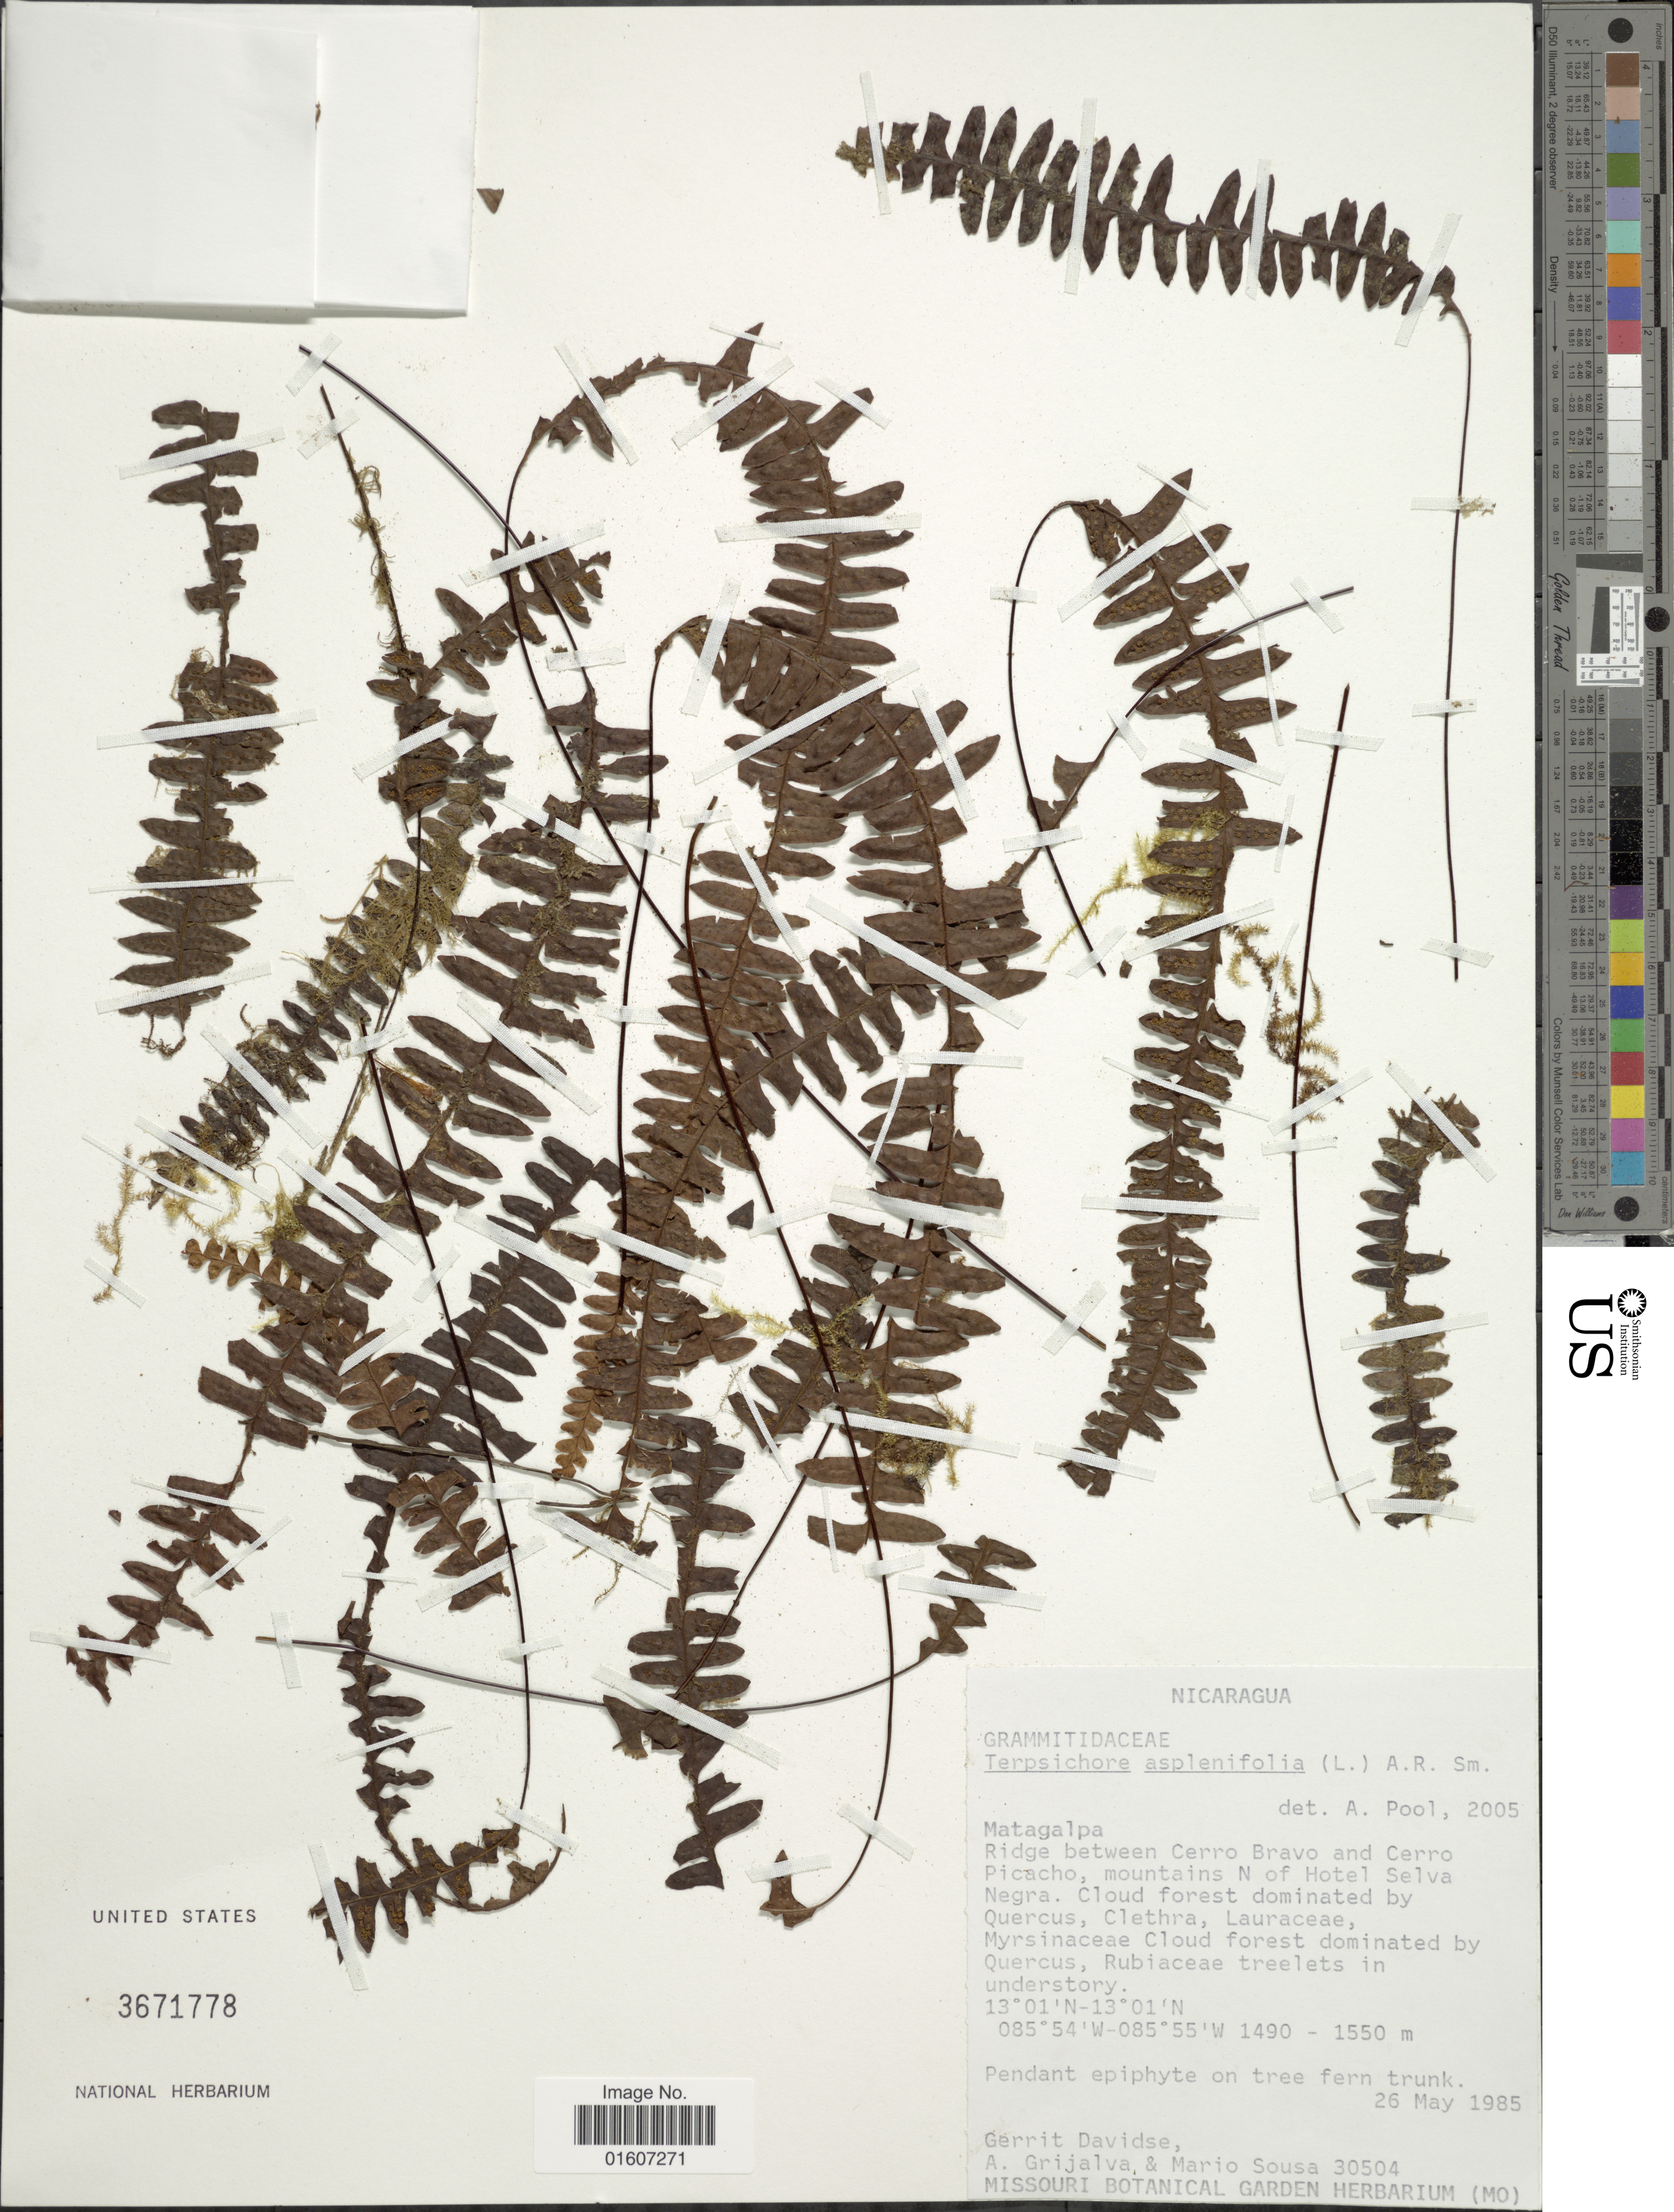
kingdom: Plantae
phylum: Tracheophyta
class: Polypodiopsida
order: Polypodiales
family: Polypodiaceae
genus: Terpsichore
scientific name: Terpsichore asplenifolia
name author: (L.) A.R. Sm.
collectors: G. Davidse, A. Grijalva & M. Sousa S.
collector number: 30504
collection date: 1985-05-26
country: Nicaragua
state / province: Matagalpa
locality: Ridge between Cerro Bravo and Cerro Picacho, nountains N of Hotel Selva Negra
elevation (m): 1490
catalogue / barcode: US 3671778